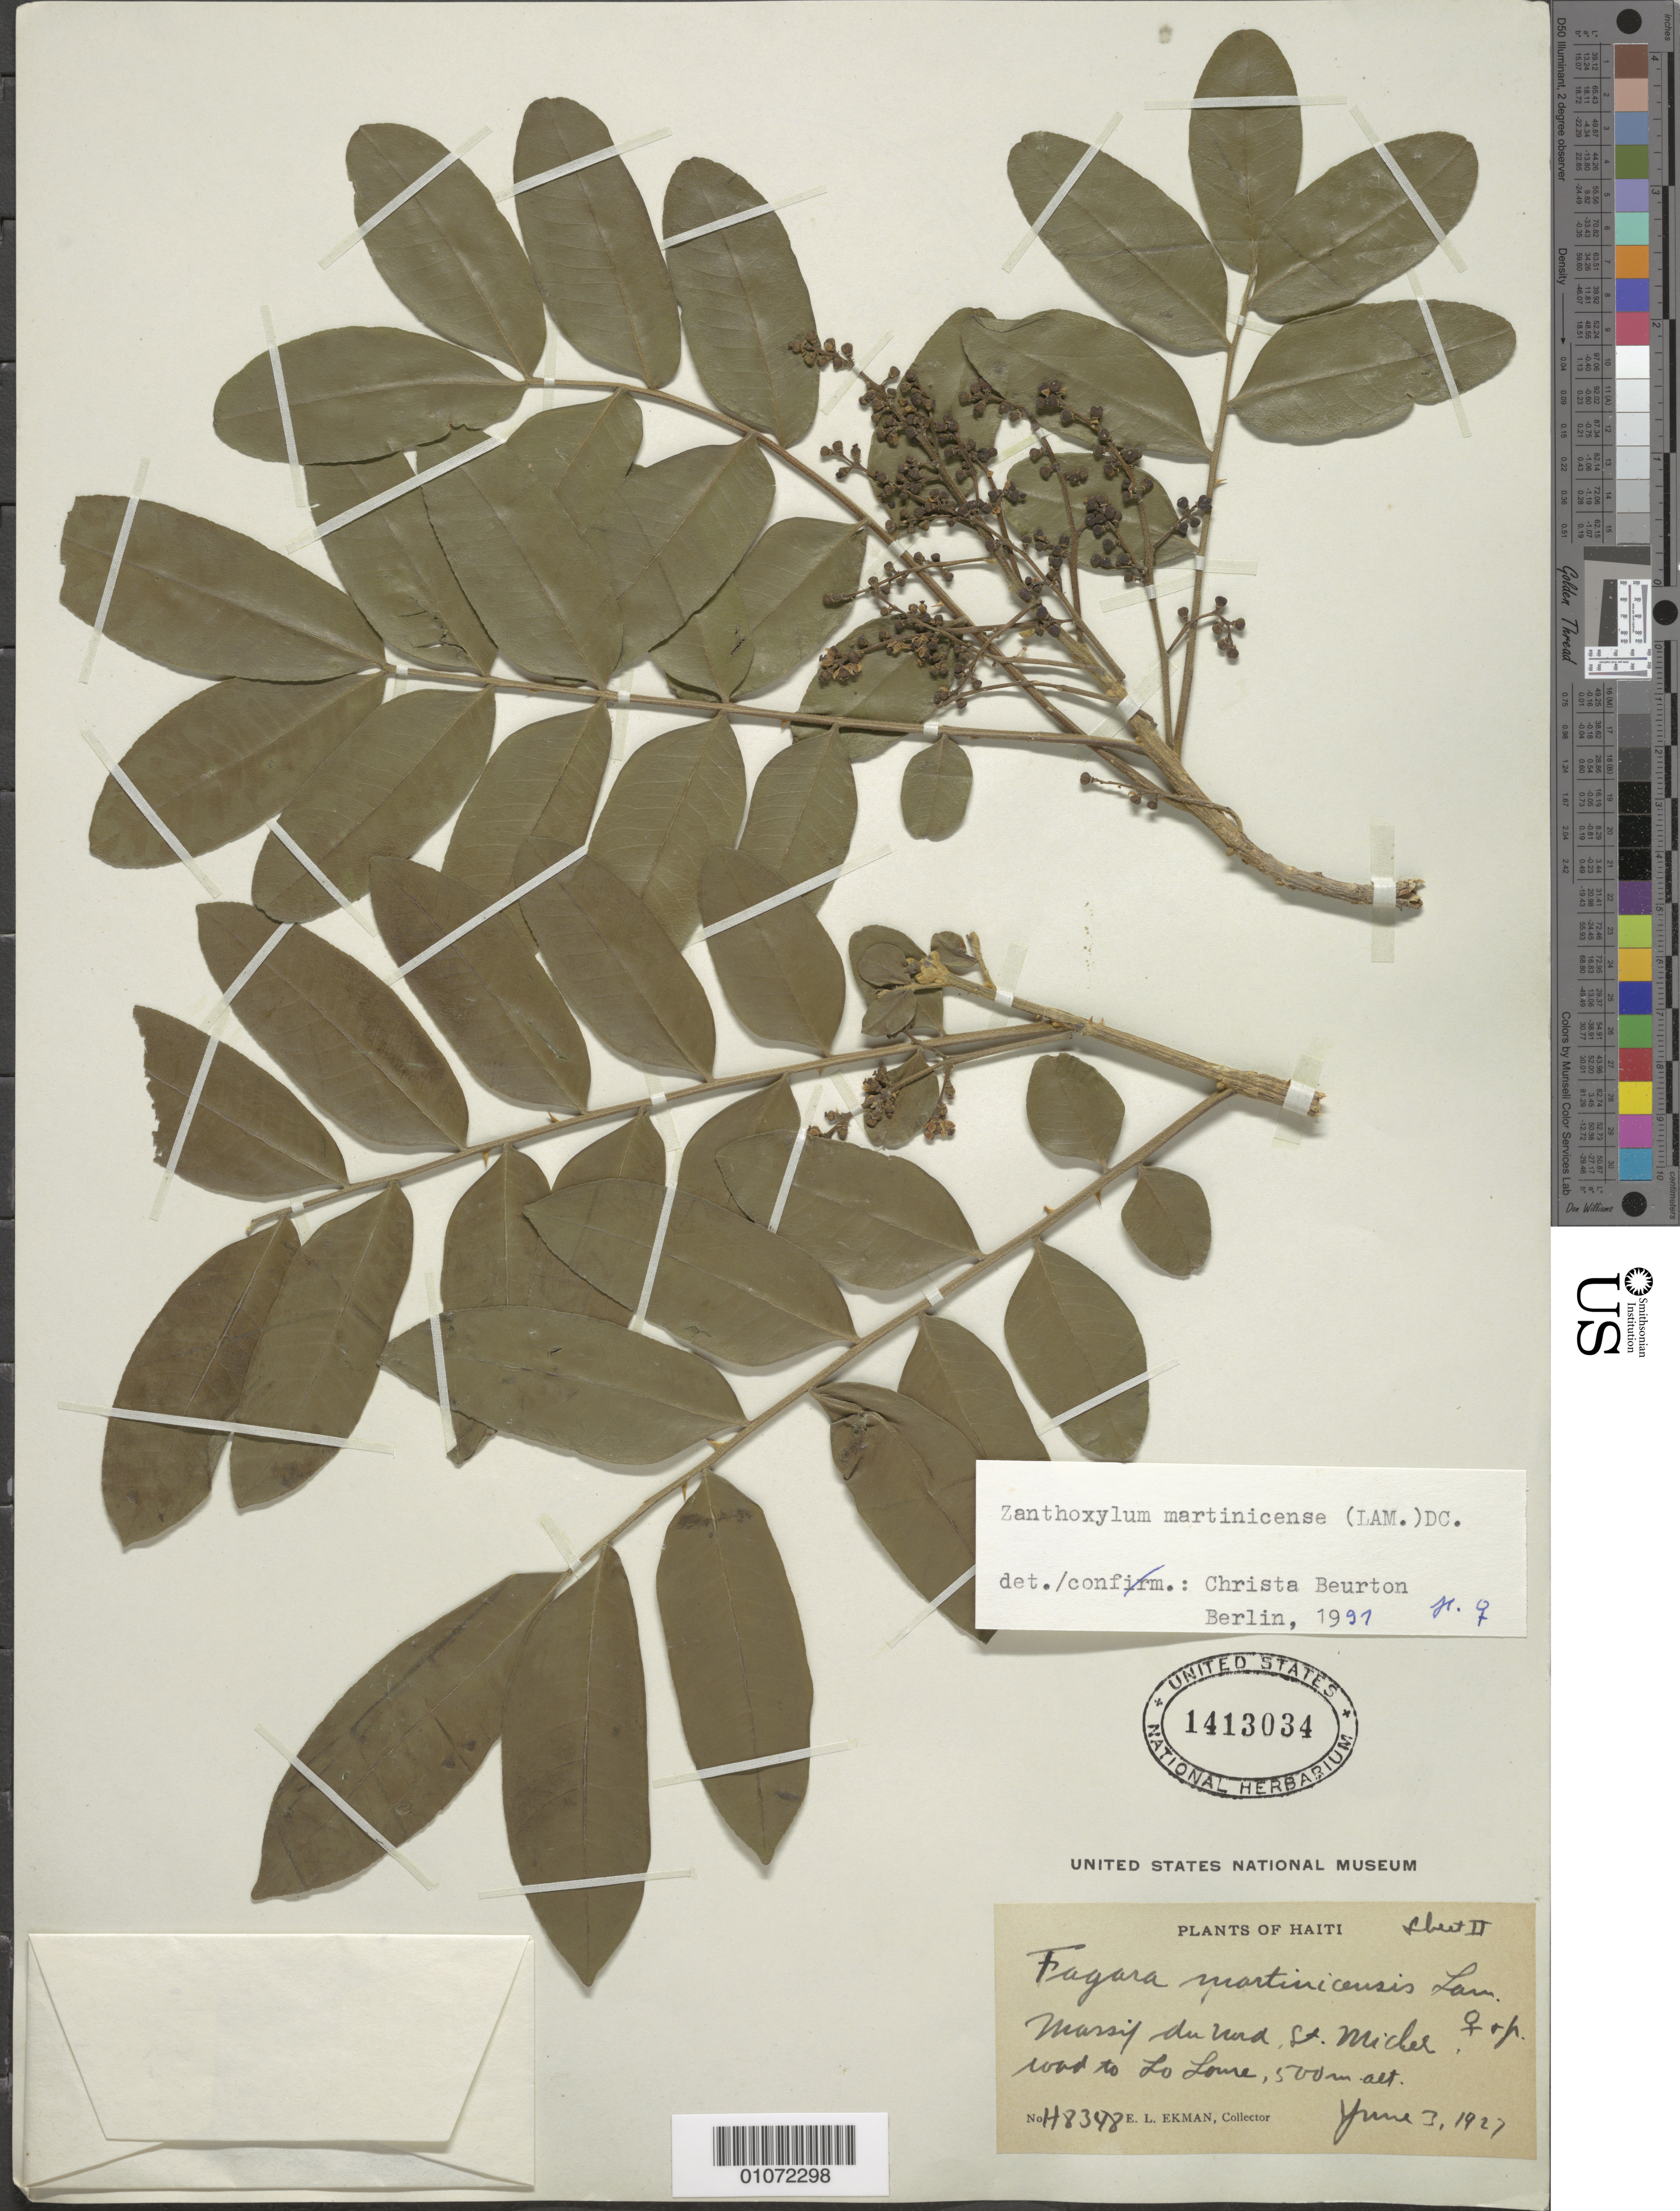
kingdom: Plantae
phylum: Tracheophyta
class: Magnoliopsida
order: Sapindales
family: Rutaceae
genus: Zanthoxylum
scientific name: Zanthoxylum martinicense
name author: (Lam.) DC.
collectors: E. L. Ekman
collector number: H 14834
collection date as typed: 03 Jun 1927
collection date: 1927-06-03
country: Haiti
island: Hispaniola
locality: St. Michel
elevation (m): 500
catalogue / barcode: US 1413034